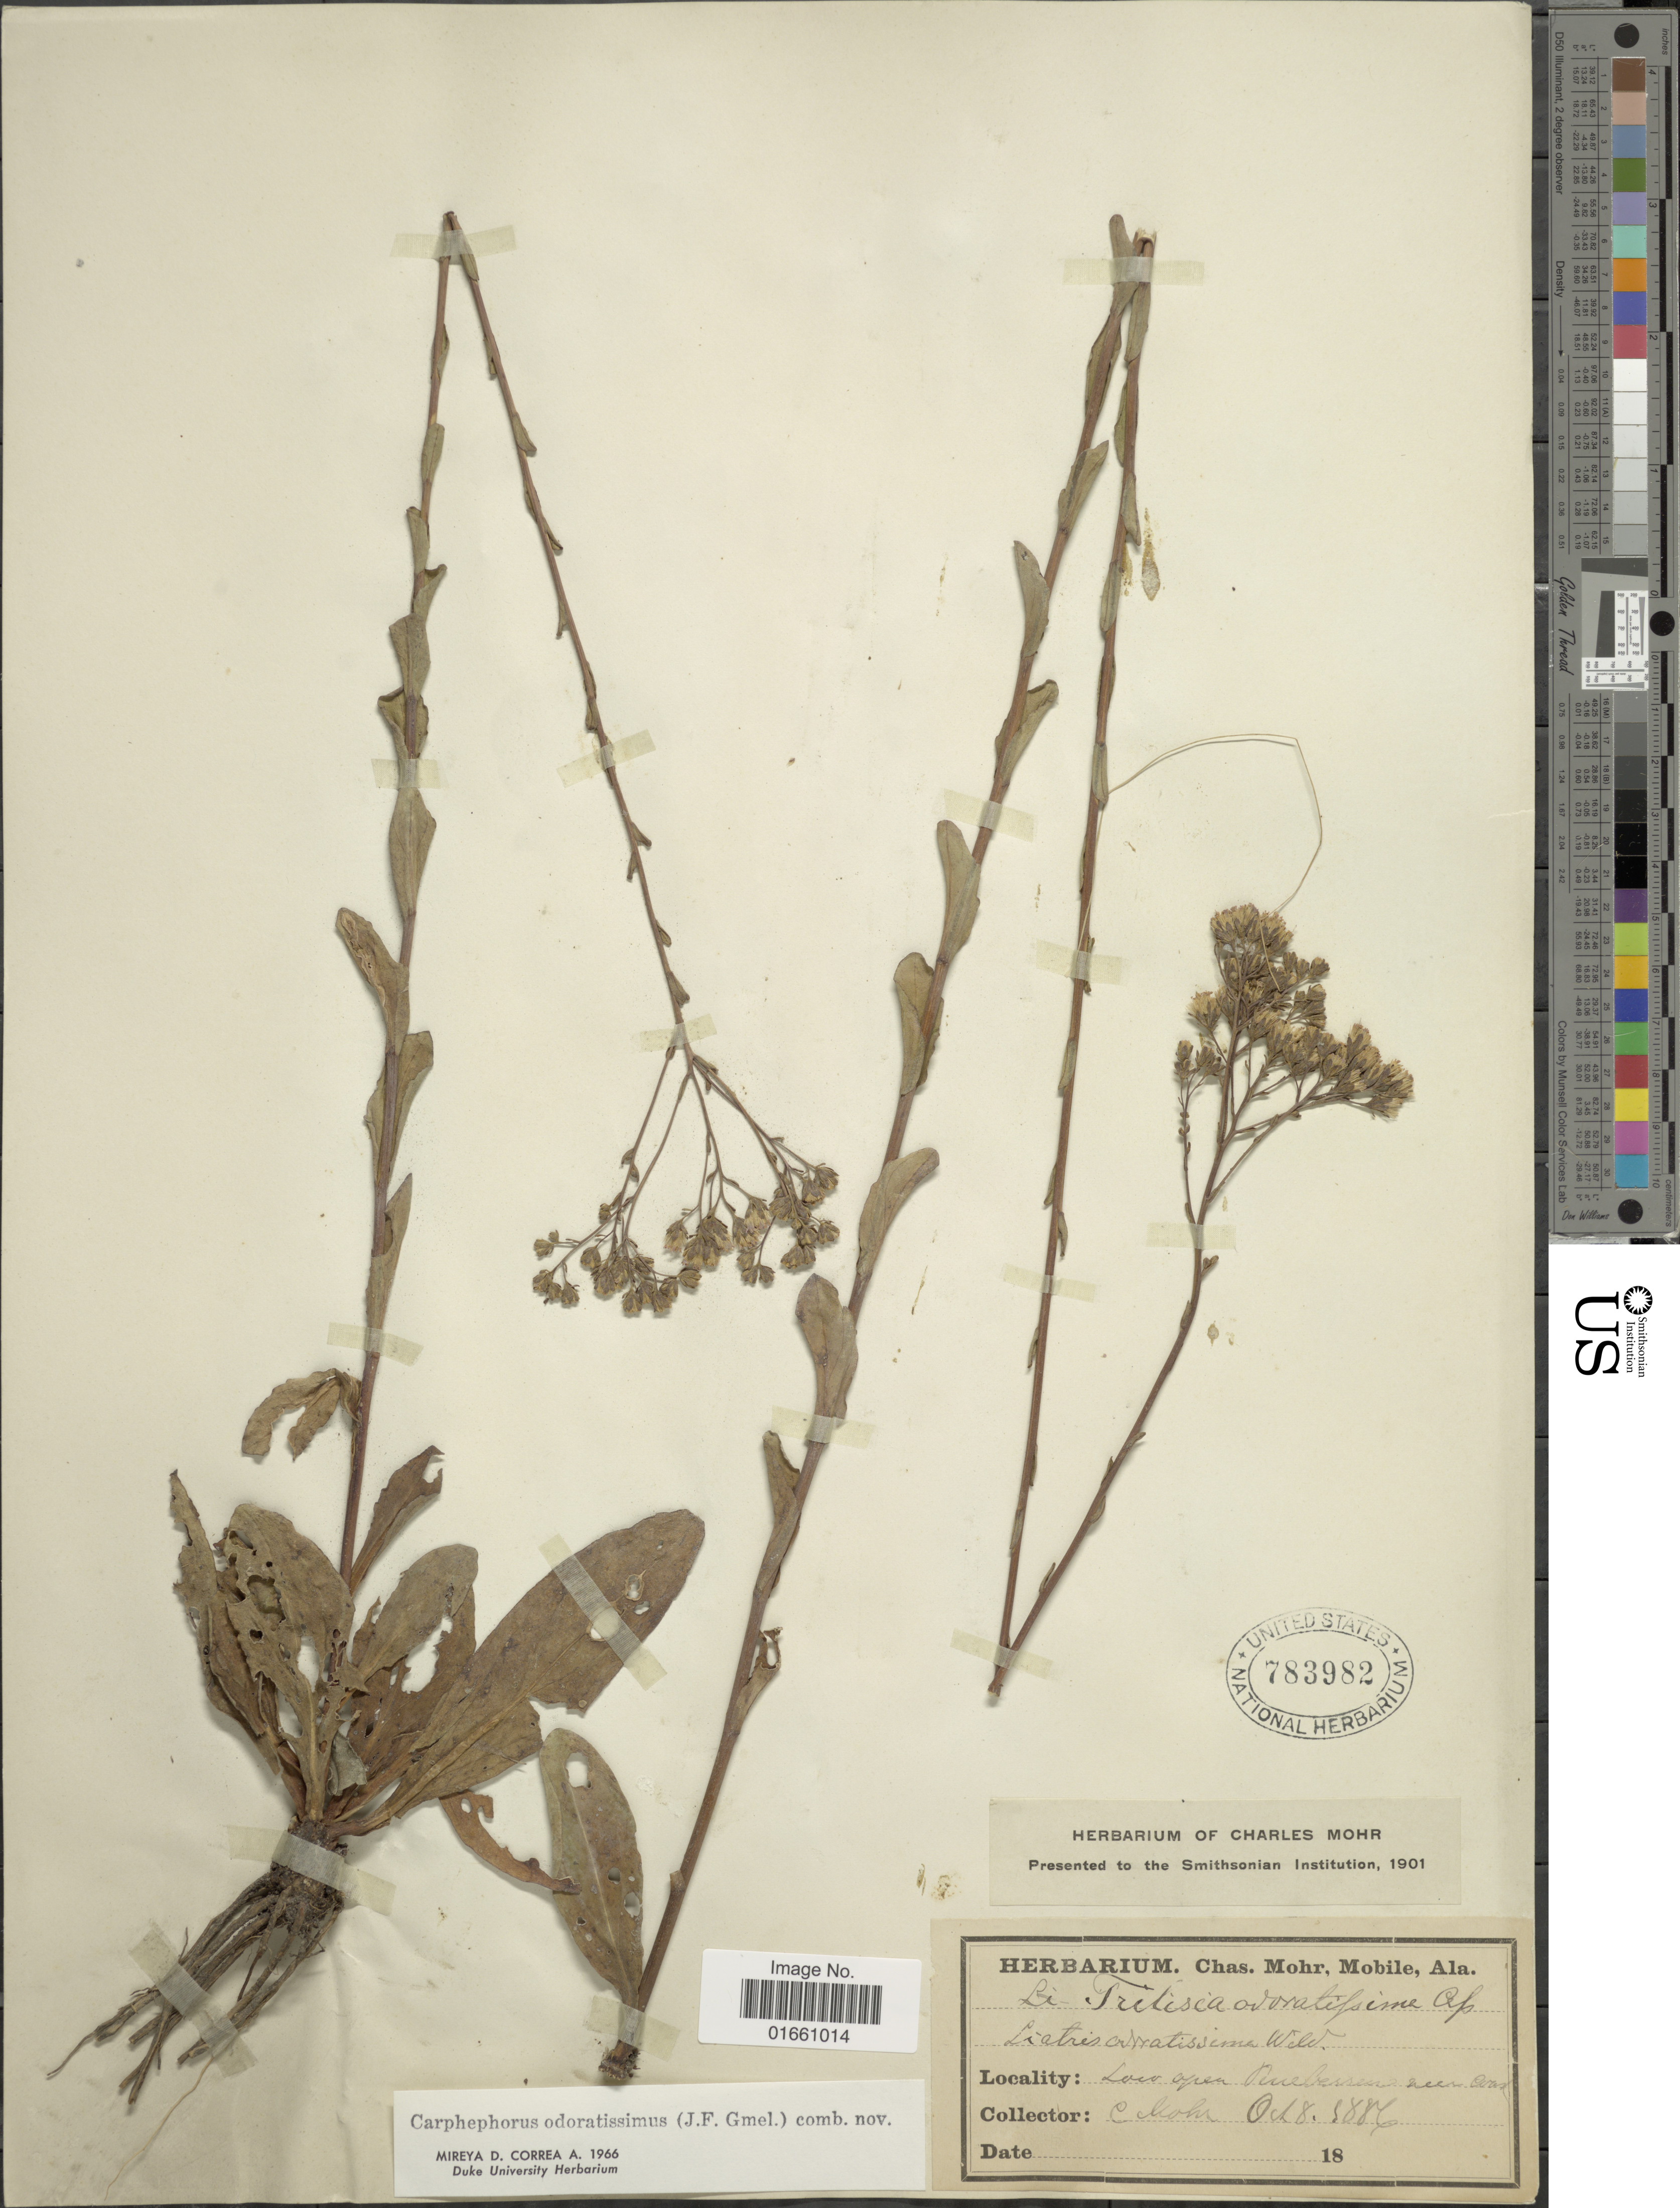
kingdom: Plantae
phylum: Tracheophyta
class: Magnoliopsida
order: Asterales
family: Asteraceae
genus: Trilisa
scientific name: Trilisa odoratissima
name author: (J.F. Gmel.) Cass.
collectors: C. T. Mohr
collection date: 1886-10-08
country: United States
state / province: Alabama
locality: Low open rice barrens near Omesh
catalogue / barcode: US 783982